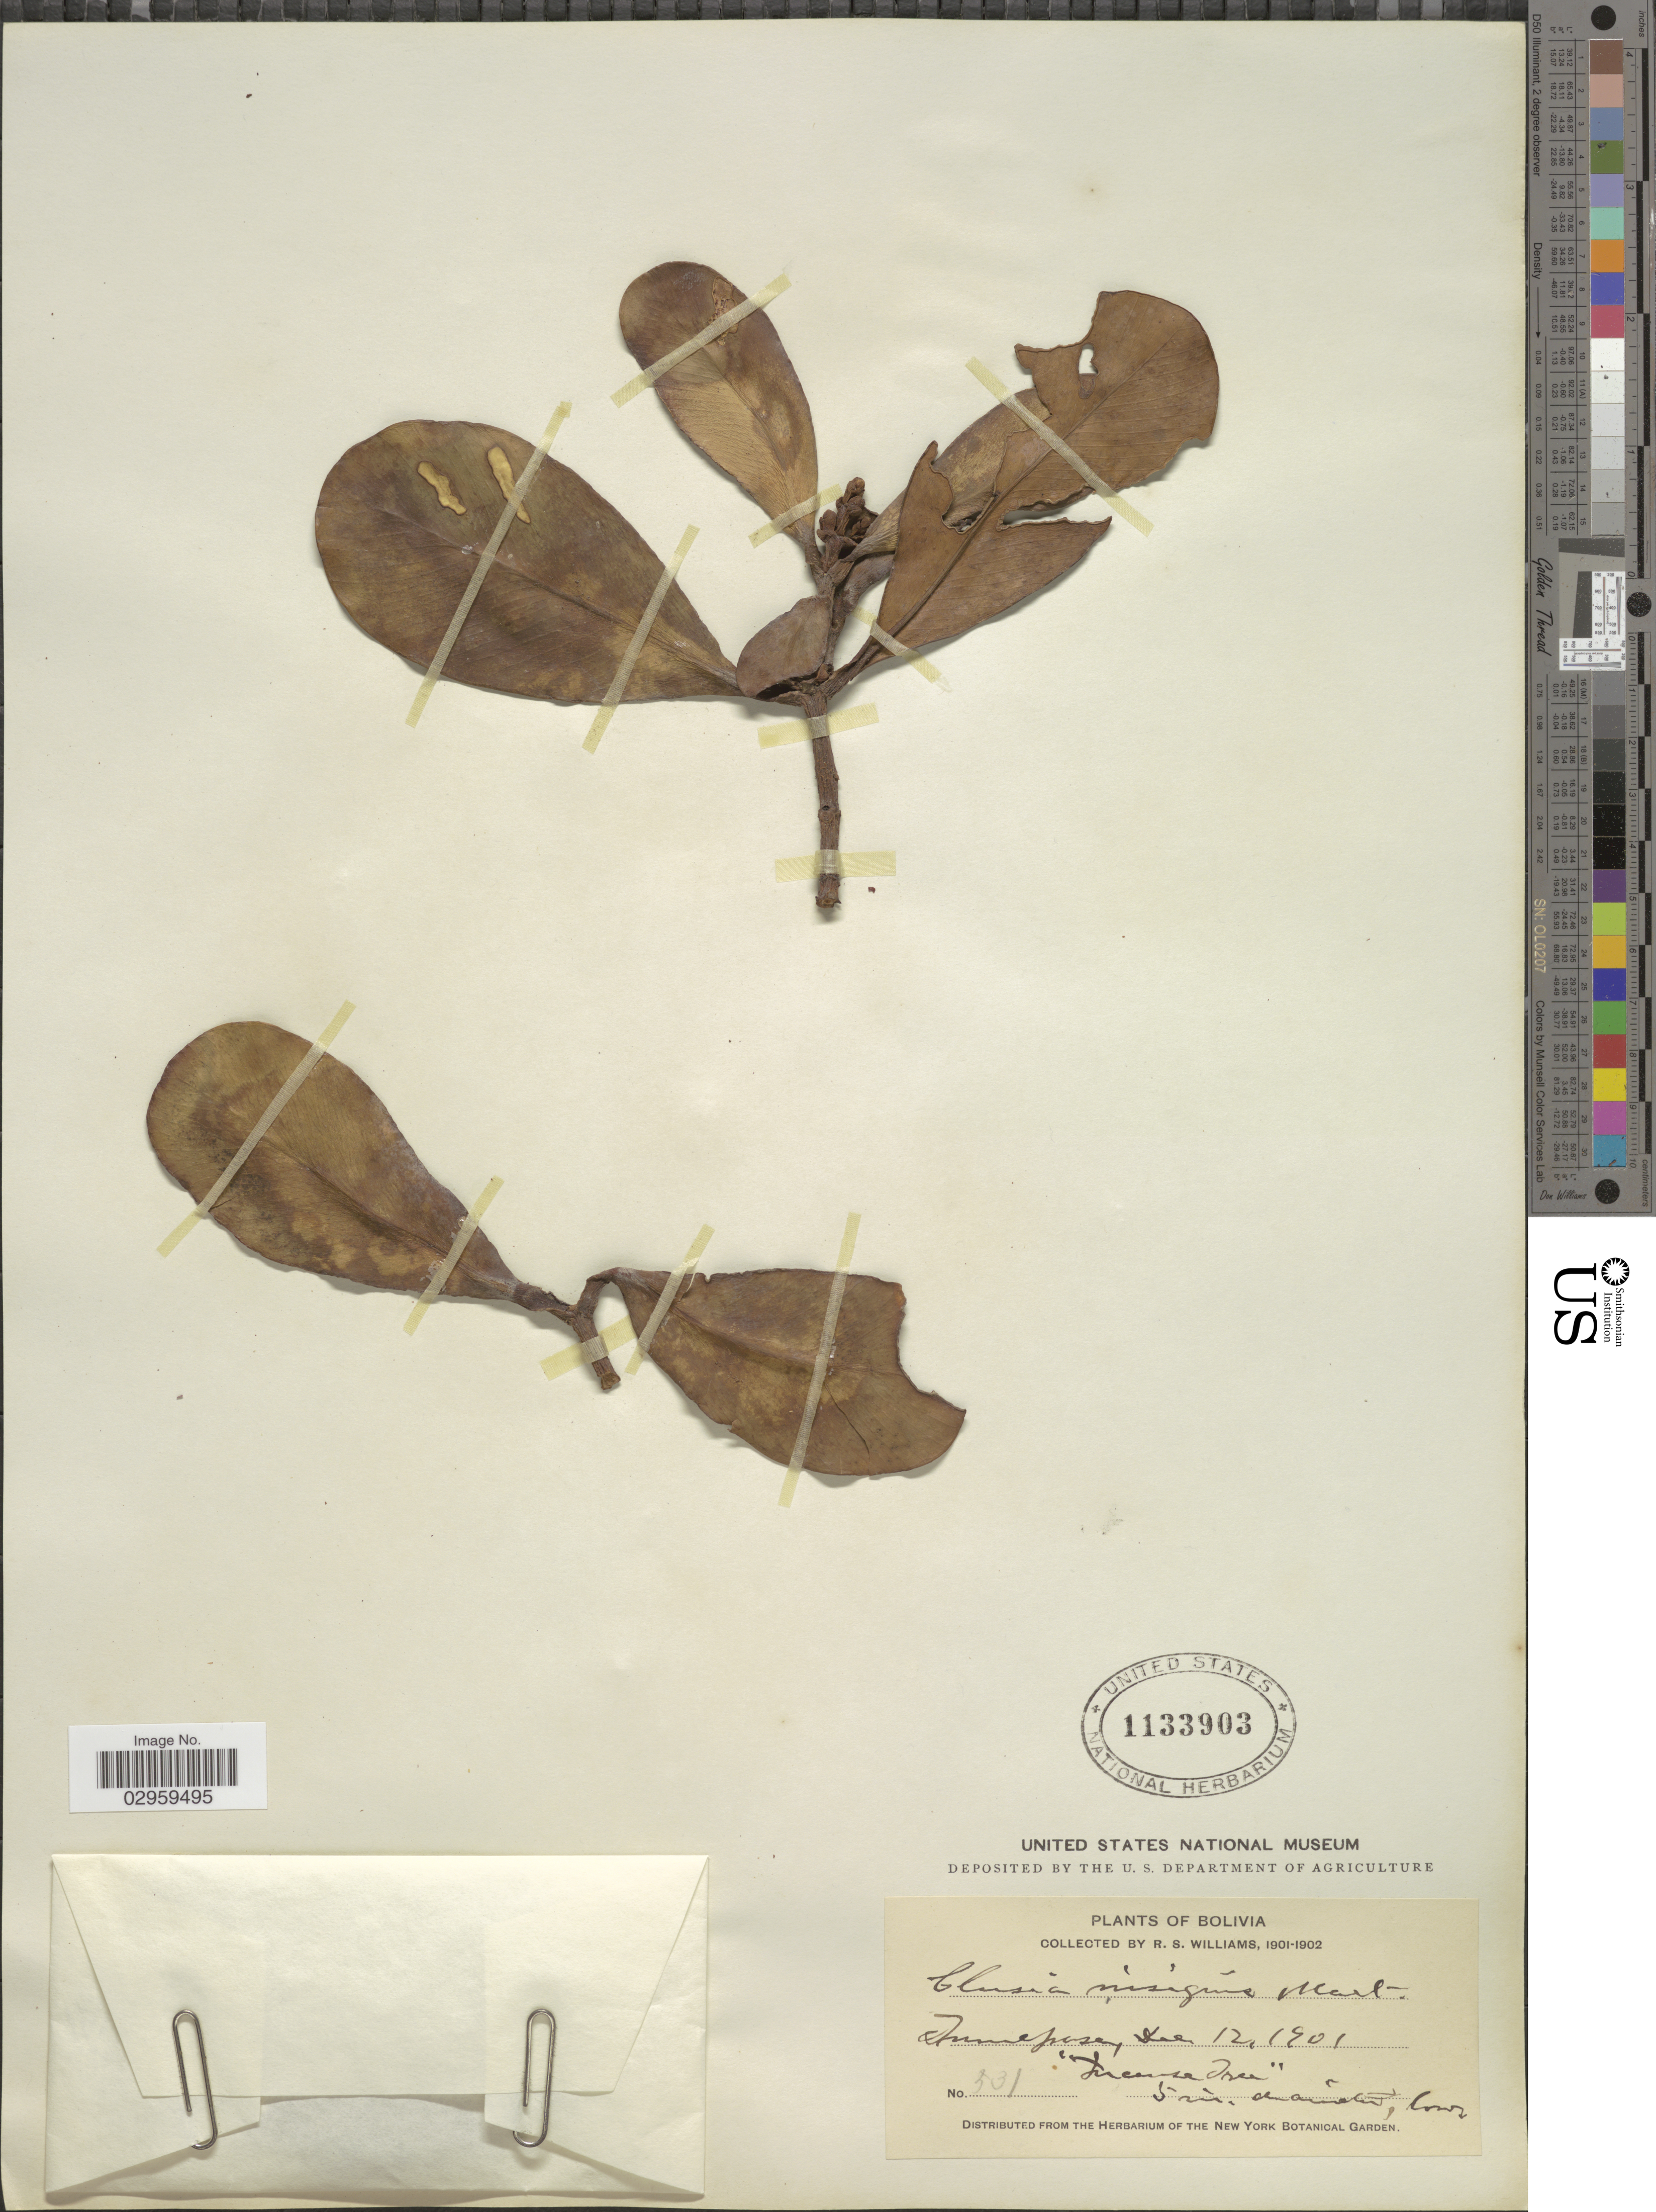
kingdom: Plantae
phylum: Tracheophyta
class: Magnoliopsida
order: Malpighiales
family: Clusiaceae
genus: Clusia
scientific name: Clusia insignis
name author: Mart.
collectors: R. S. Williams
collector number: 331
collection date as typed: Dec. 12, 1901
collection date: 1901-12-12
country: Bolivia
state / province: La Paz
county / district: Iturralde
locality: Tumupasa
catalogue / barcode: US 1133903